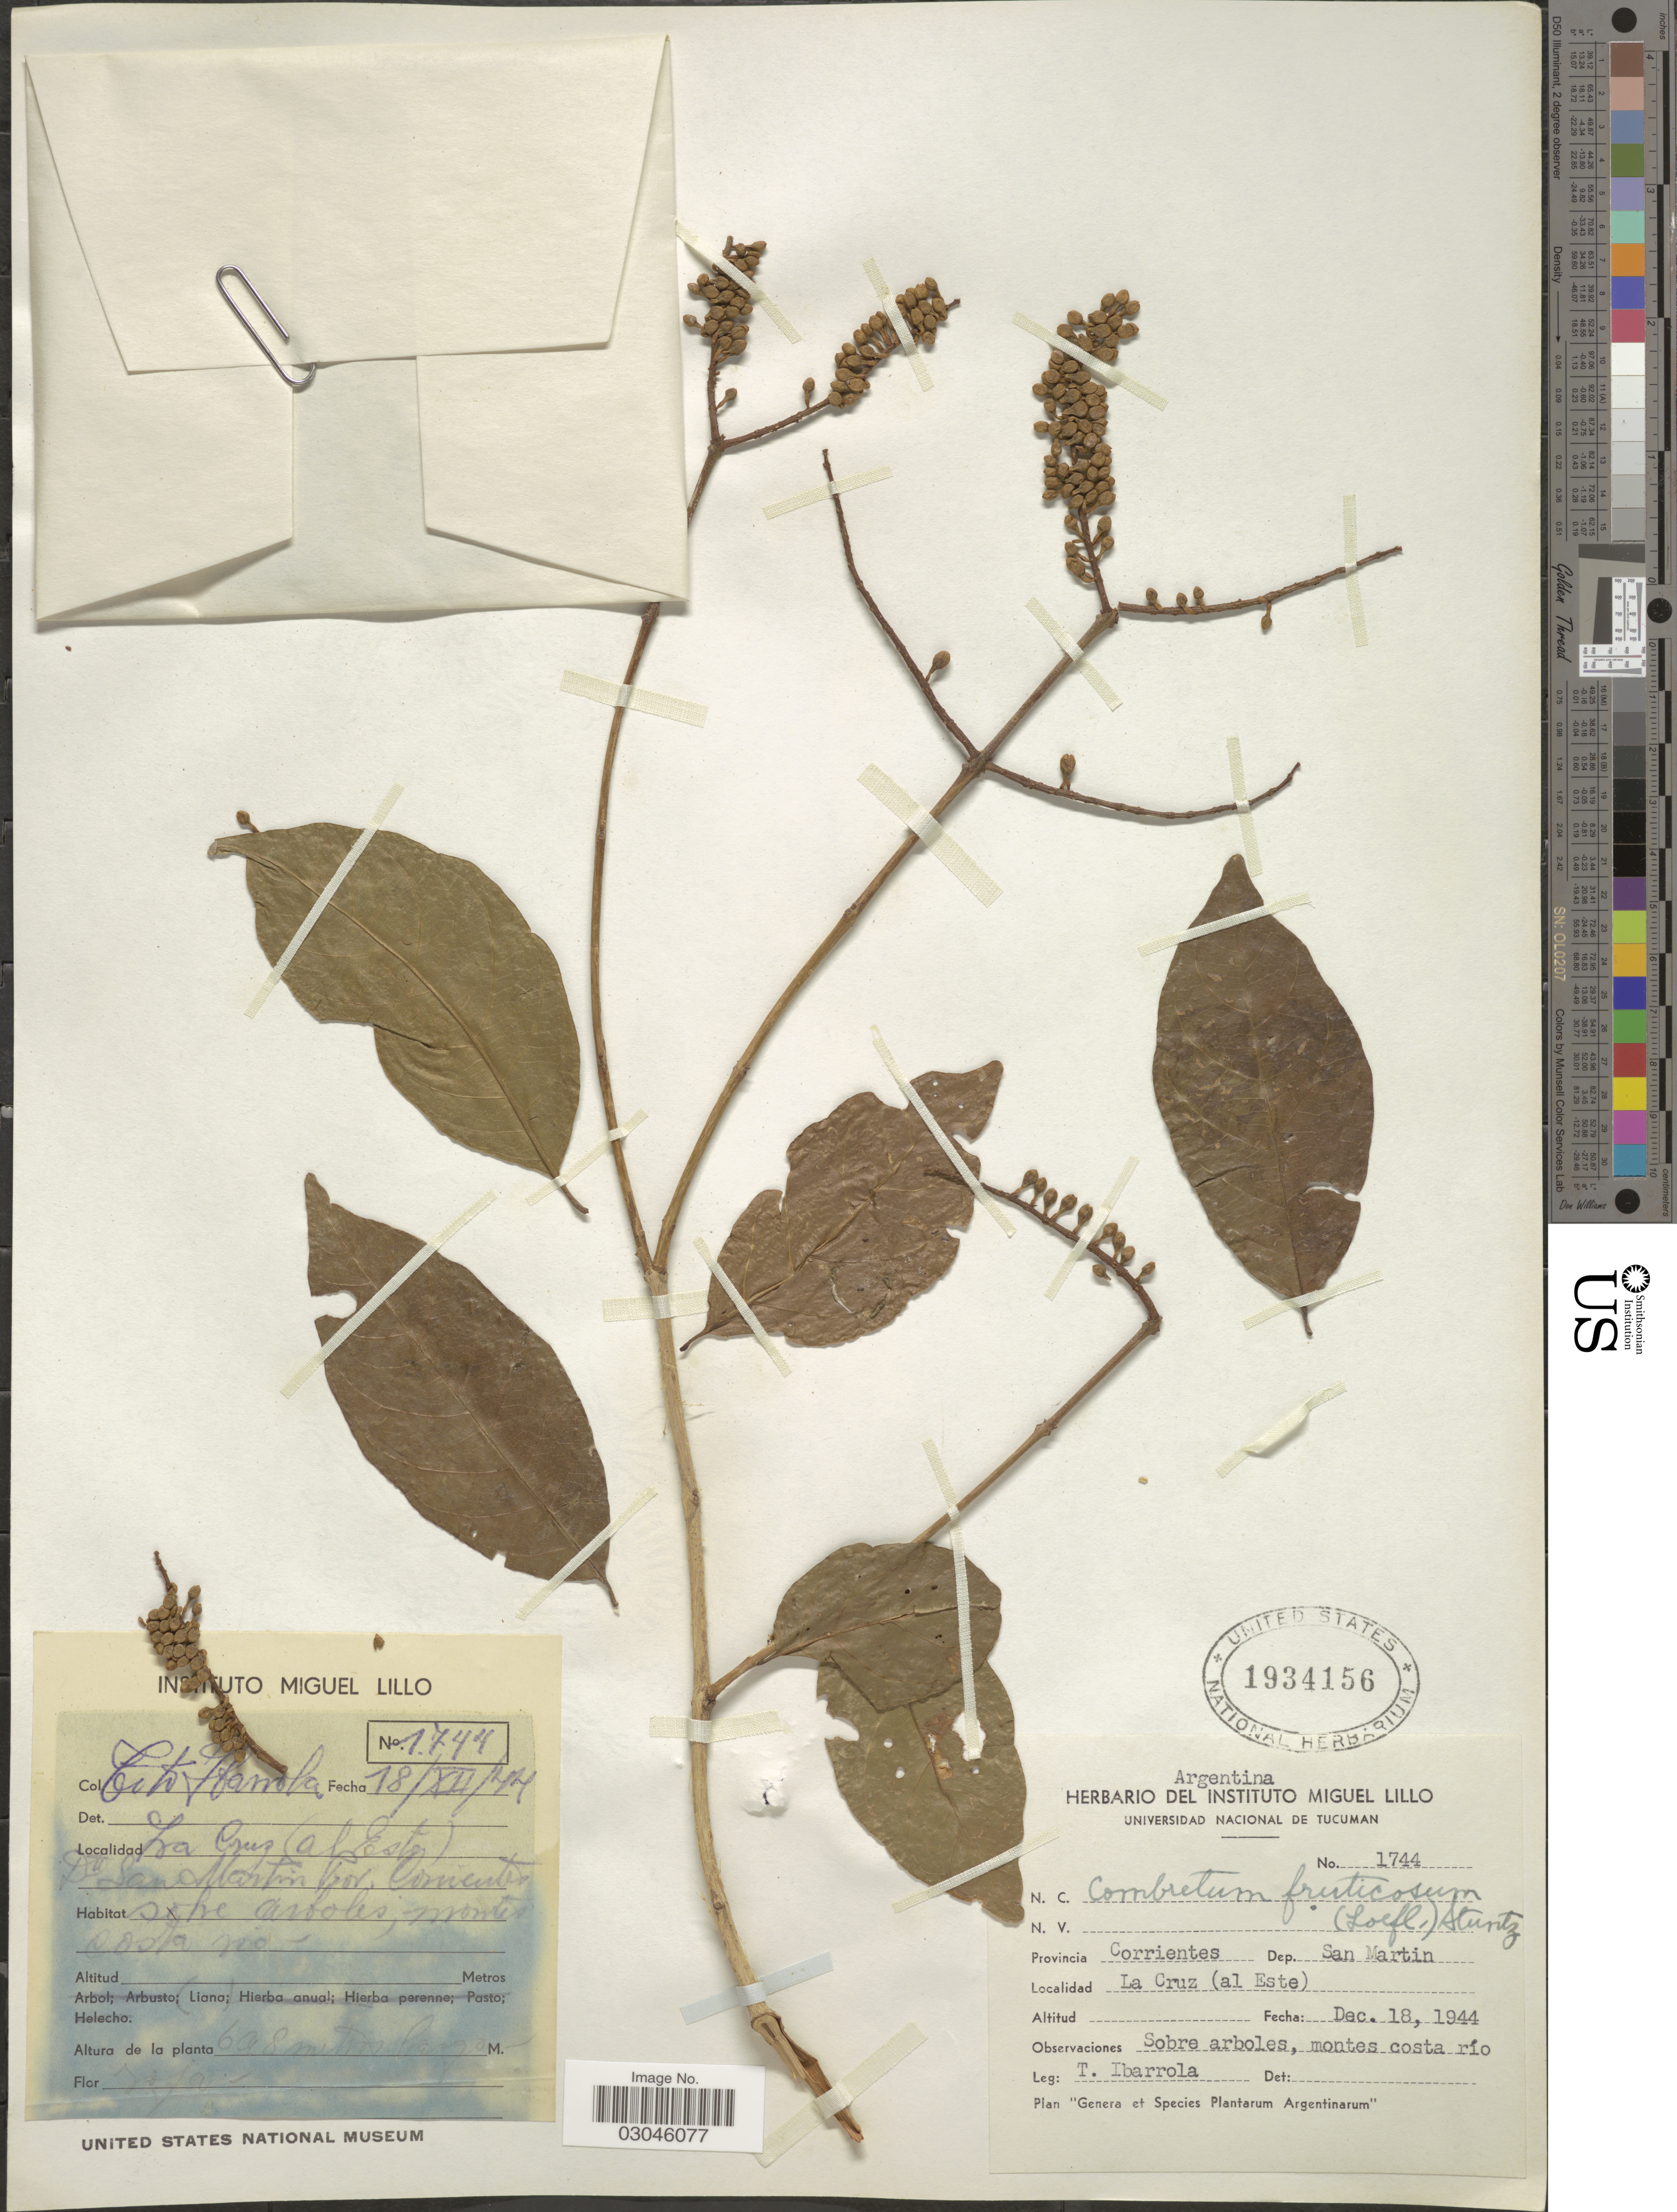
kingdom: Plantae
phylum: Tracheophyta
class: Magnoliopsida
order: Myrtales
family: Combretaceae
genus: Combretum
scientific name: Combretum fruticosum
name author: (Loefl.) Stuntz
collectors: T. Ibarrola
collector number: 1744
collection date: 1944-12-18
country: Argentina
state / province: Corrientes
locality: Dep. San Martin. La Cruz (al Este).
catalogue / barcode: US 1934156